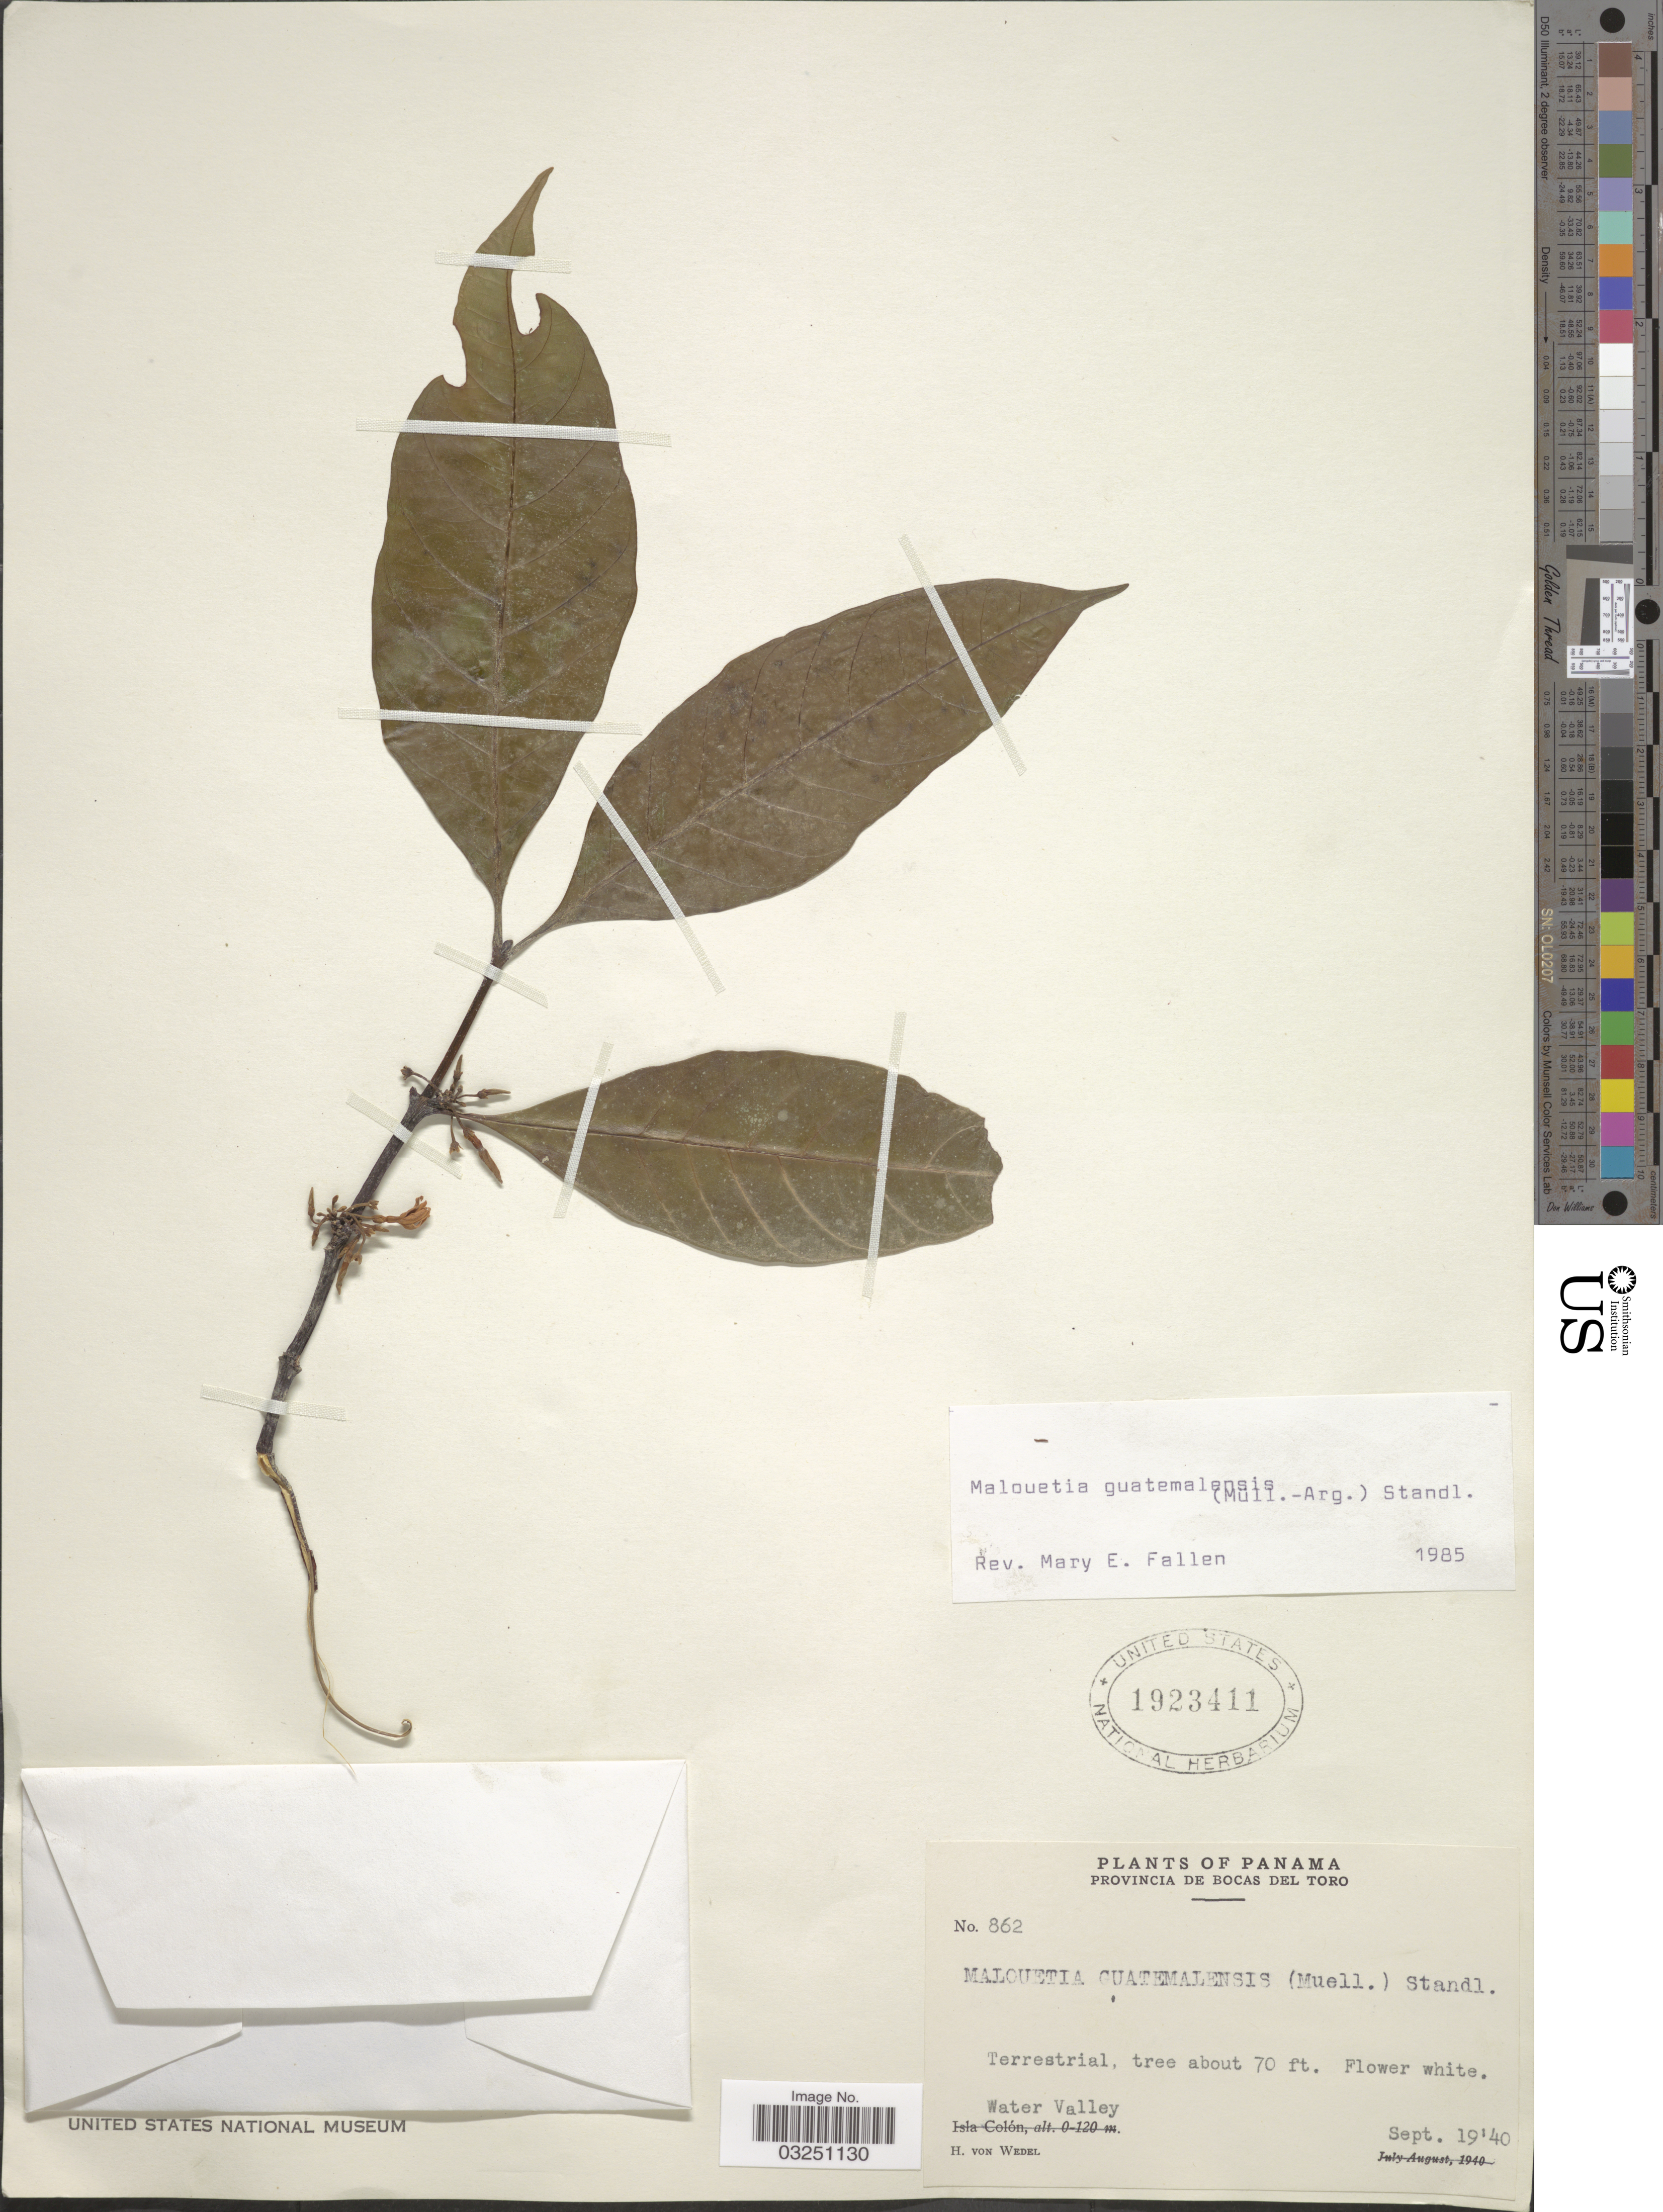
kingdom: Plantae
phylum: Tracheophyta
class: Magnoliopsida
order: Gentianales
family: Apocynaceae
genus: Malouetia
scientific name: Malouetia guatemalensis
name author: (Müll. Arg.) Standl.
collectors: H. von Wedel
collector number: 862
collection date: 1940-09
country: Panama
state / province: Bocas del Toro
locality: Water Valley.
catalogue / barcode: US 1923411